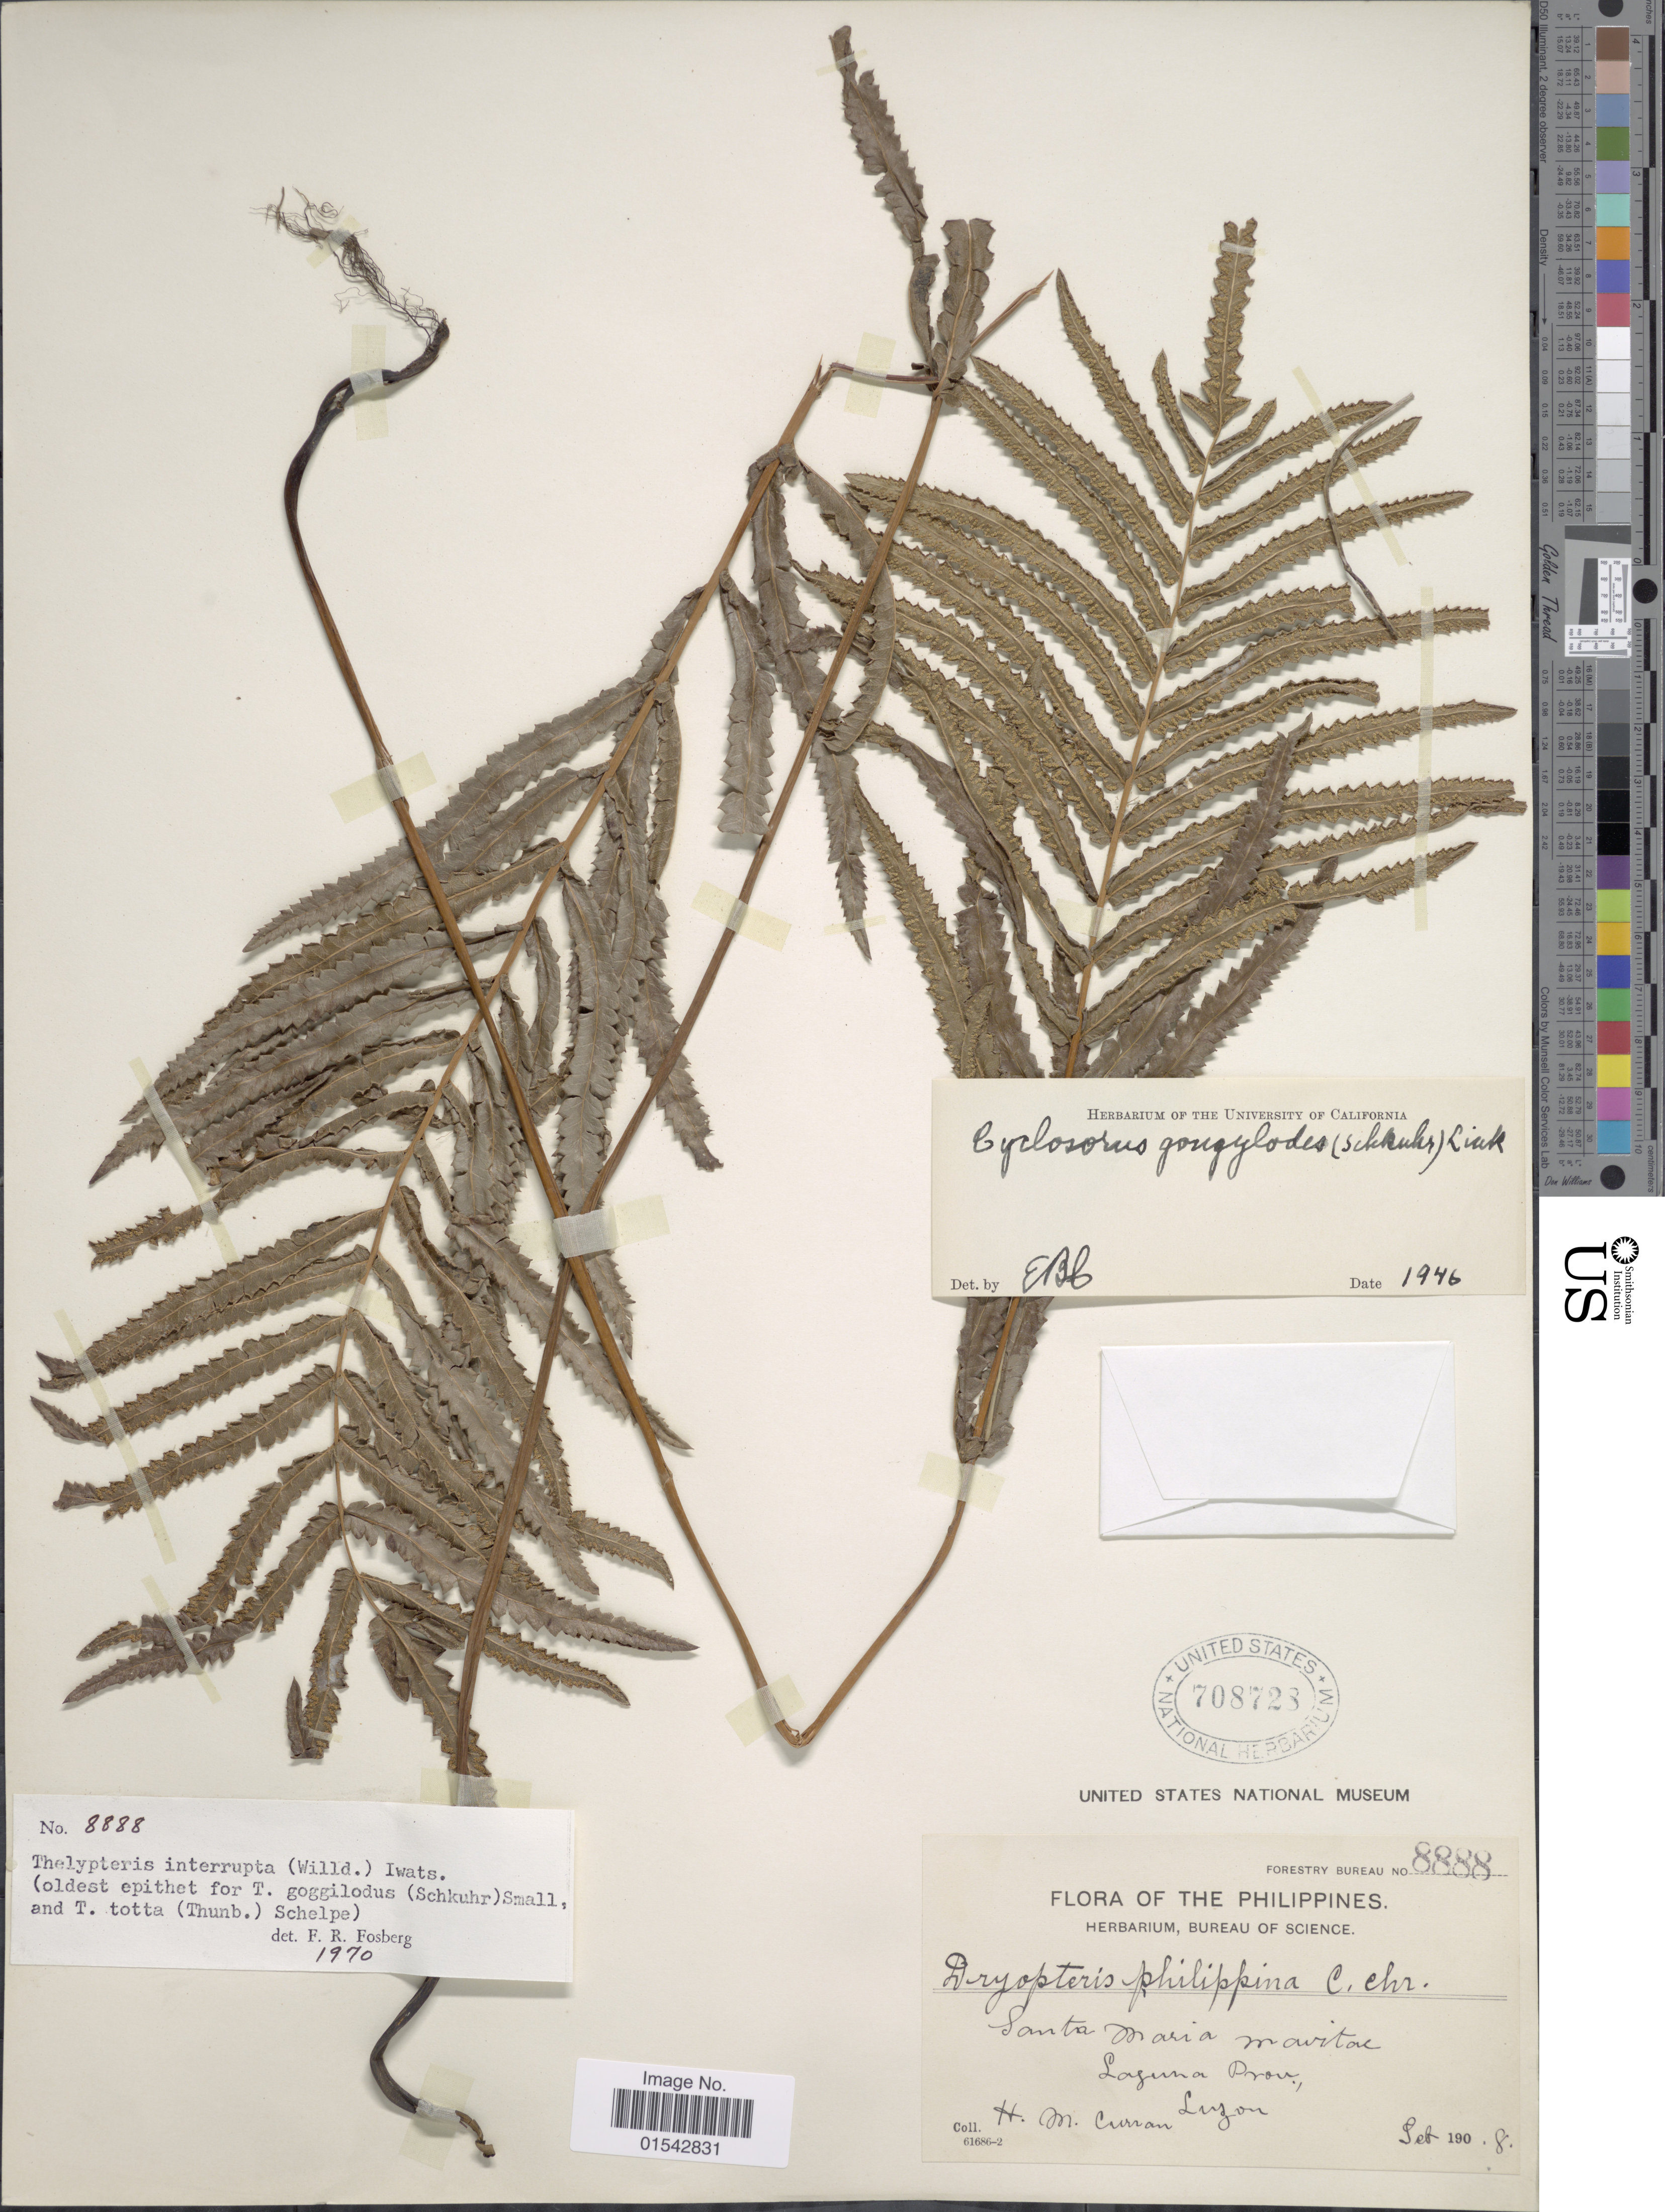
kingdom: Plantae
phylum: Tracheophyta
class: Polypodiopsida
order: Polypodiales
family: Thelypteridaceae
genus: Cyclosorus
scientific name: Cyclosorus interruptus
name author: (Willd.) H. Itô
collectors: H. M. Curran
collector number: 8888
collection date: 1908-02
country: Philippines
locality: Luzon, Santa Maria Mawitou, Laguna Prov.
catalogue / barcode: US 708723